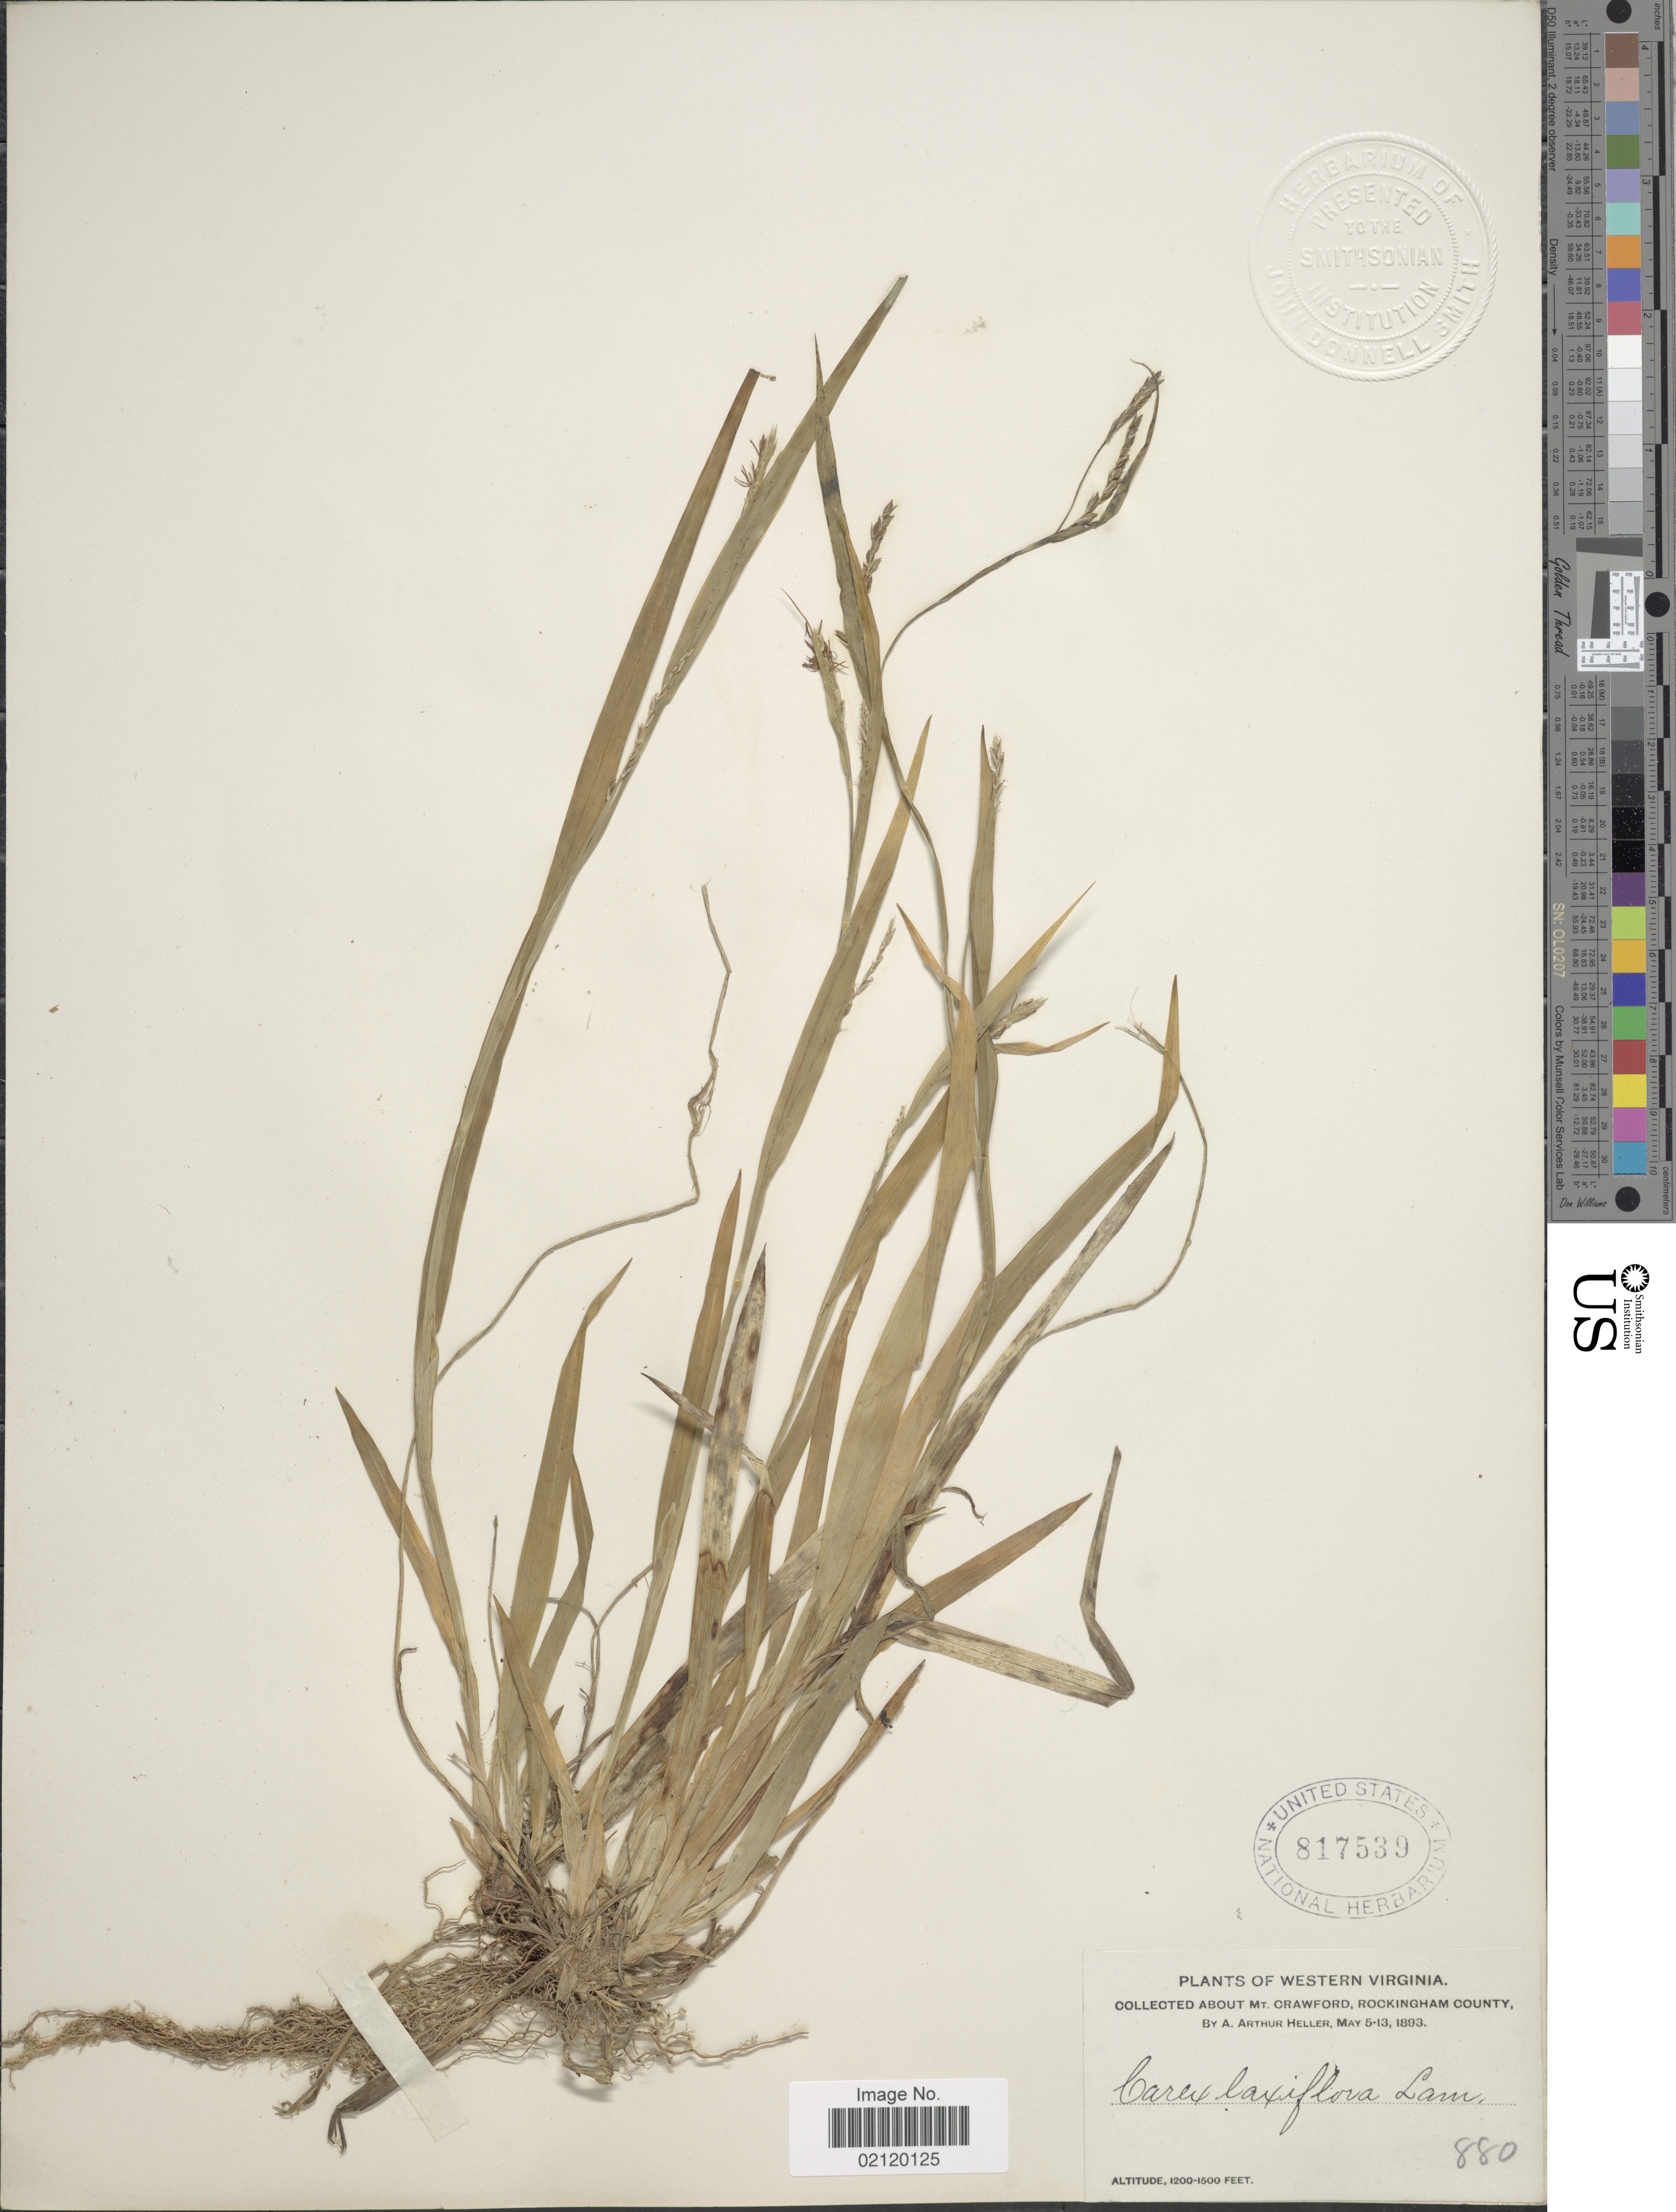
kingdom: Plantae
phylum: Tracheophyta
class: Liliopsida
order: Poales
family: Cyperaceae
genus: Carex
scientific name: Carex laxiflora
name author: Lam.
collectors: A. A. Heller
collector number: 880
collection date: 1893-05-05/1893-05-13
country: United States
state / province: Virginia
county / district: Rockingham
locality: Western Virginia. About Mt. Crawford, Rockingham County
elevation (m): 366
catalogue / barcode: US 817539